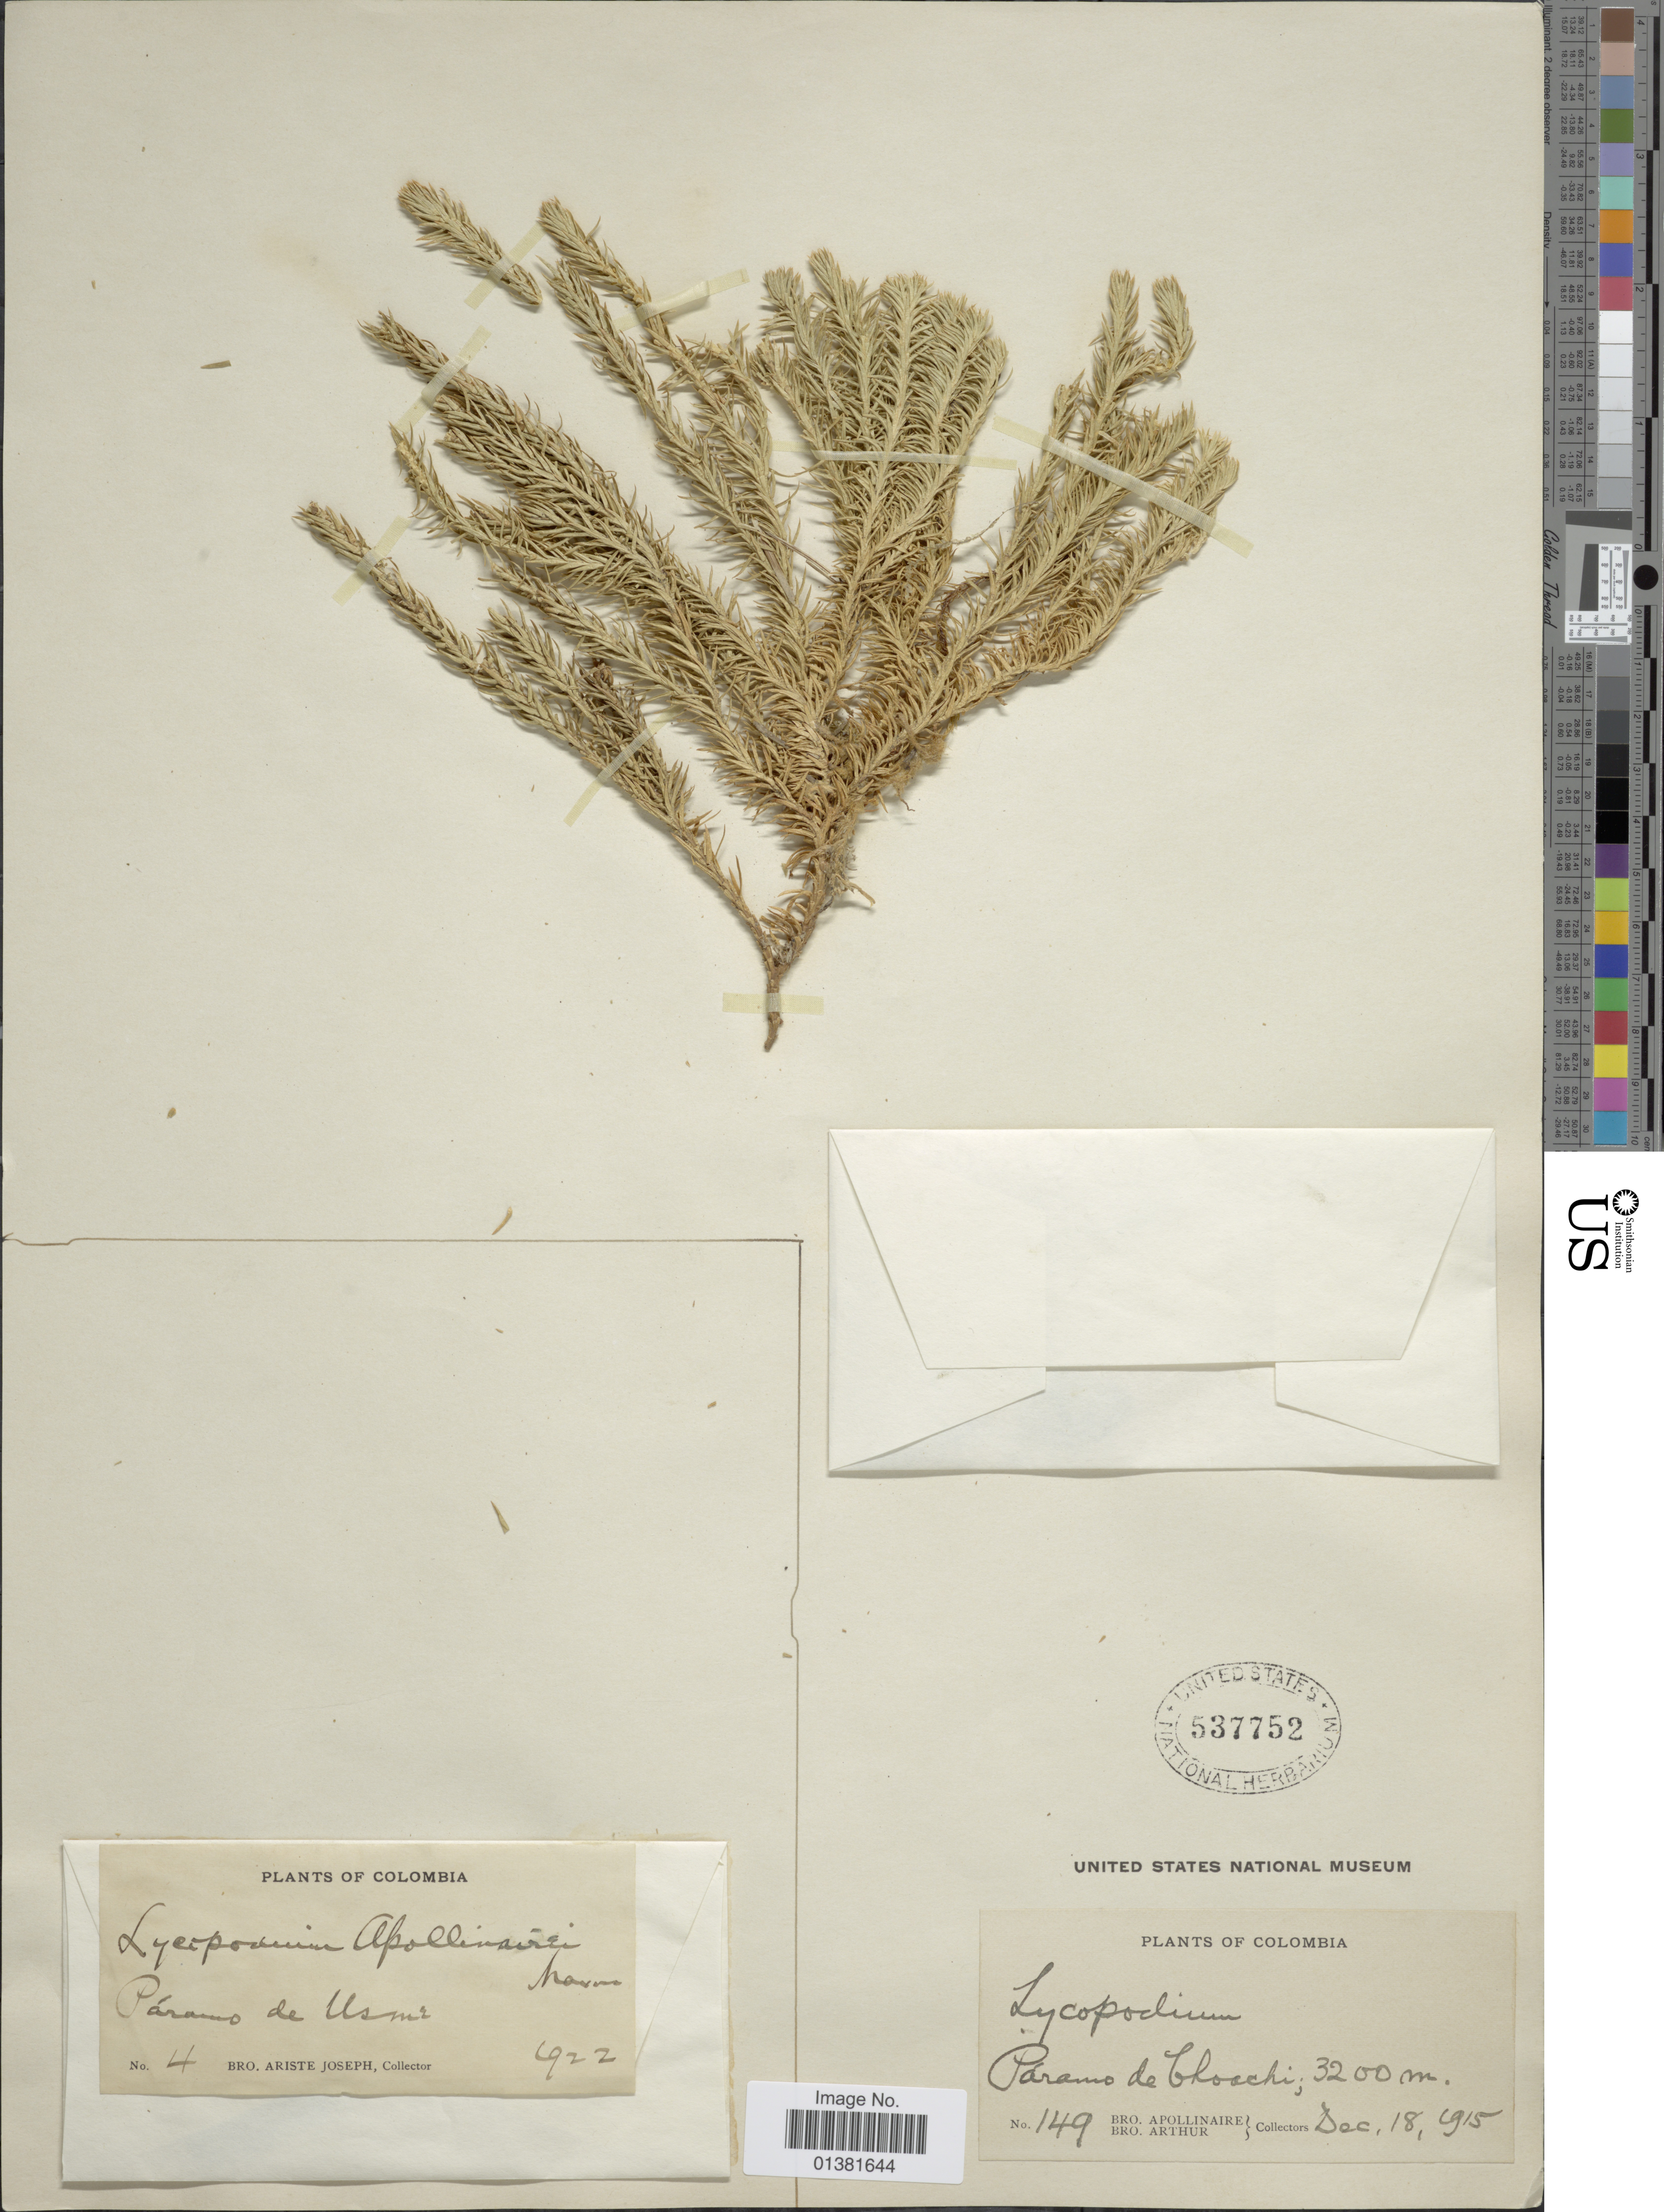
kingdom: Plantae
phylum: Tracheophyta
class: Lycopodiopsida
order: Lycopodiales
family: Lycopodiaceae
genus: Phlegmariurus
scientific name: Phlegmariurus apolinari-mariae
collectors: Bro. Ariste-Joseph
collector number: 4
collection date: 1922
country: Colombia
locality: Páramo de Usme